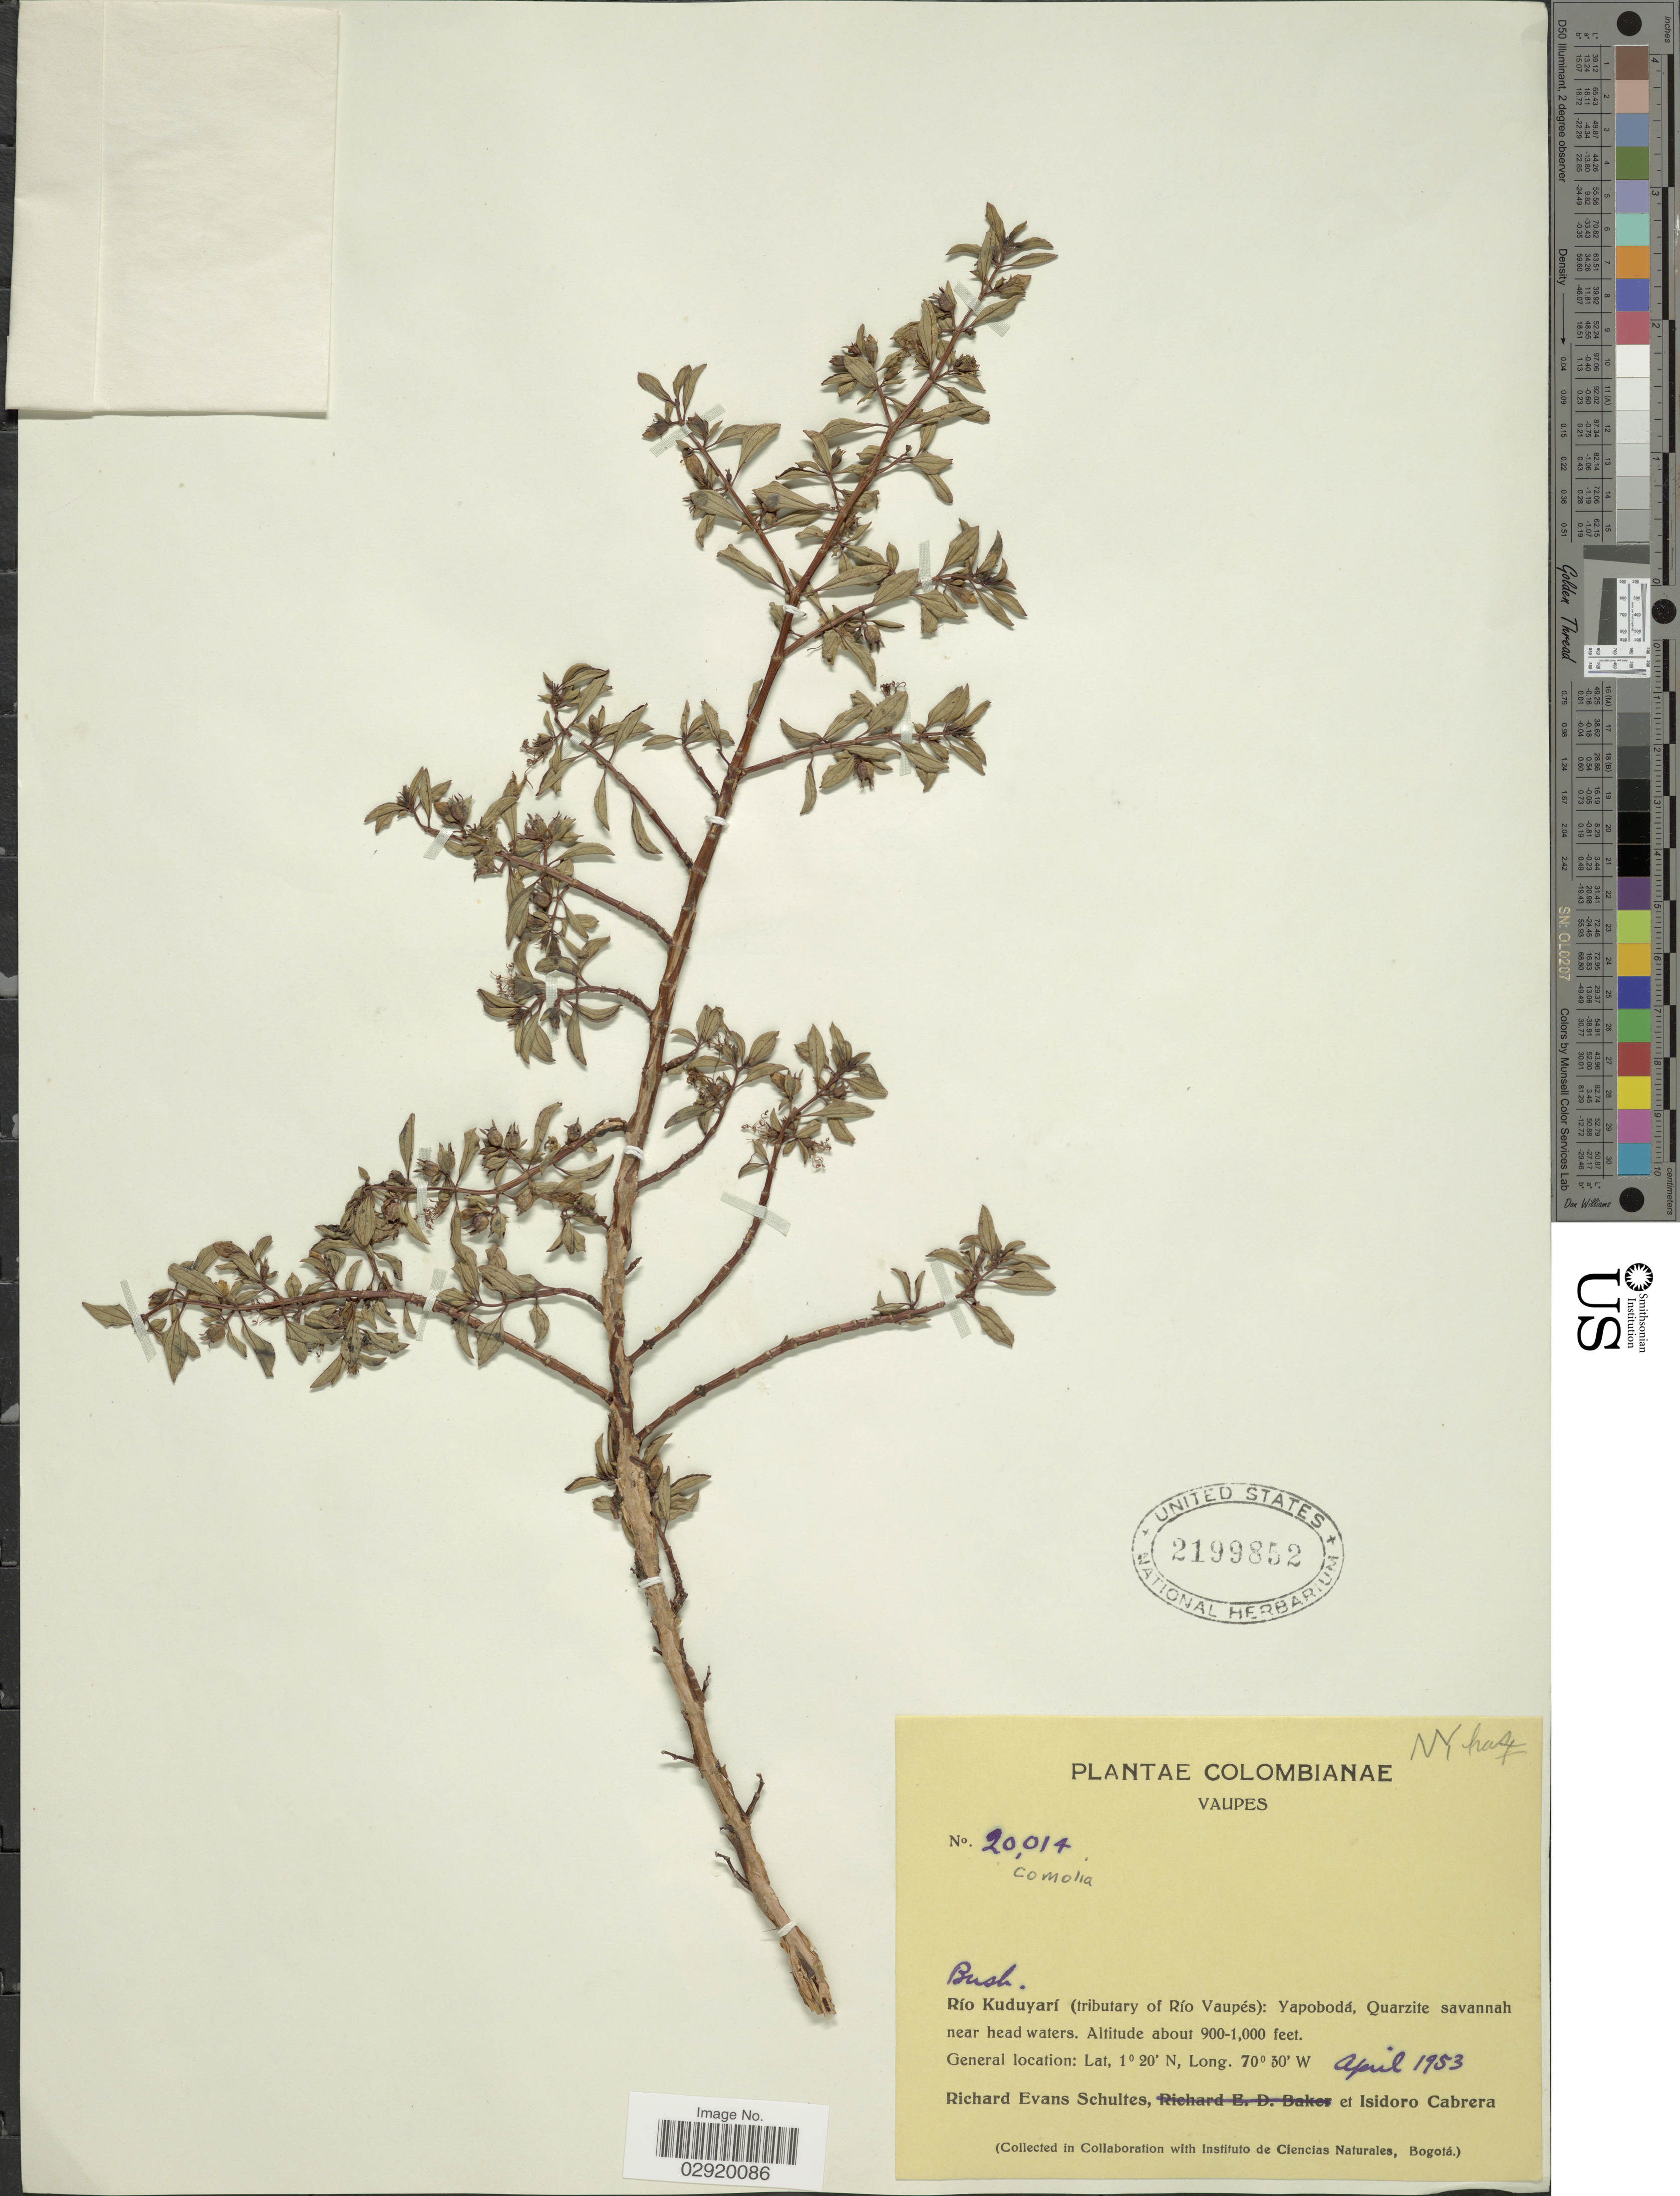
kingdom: Plantae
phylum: Tracheophyta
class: Magnoliopsida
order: Myrtales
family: Melastomataceae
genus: Comolia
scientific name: Comolia ciliata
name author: D. Nunes & P.J.F. Guim.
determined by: Nunes da Silva, Diego, (RB), Jardim Botanico do Rio de Janeiro - Herbario (BRAZIL)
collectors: R. E. Schultes & I. Cabrera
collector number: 20014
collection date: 1953-04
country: Colombia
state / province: Vaupés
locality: Río Kuduyarí (tributary of Río Vaupés): Yapobadá, Quartzite savannah near headwaters.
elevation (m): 274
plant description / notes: Paratype: Comolia ciliata D. Nunes & P.J.F. Guim., Brittonia (2025)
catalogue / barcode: US 2199852